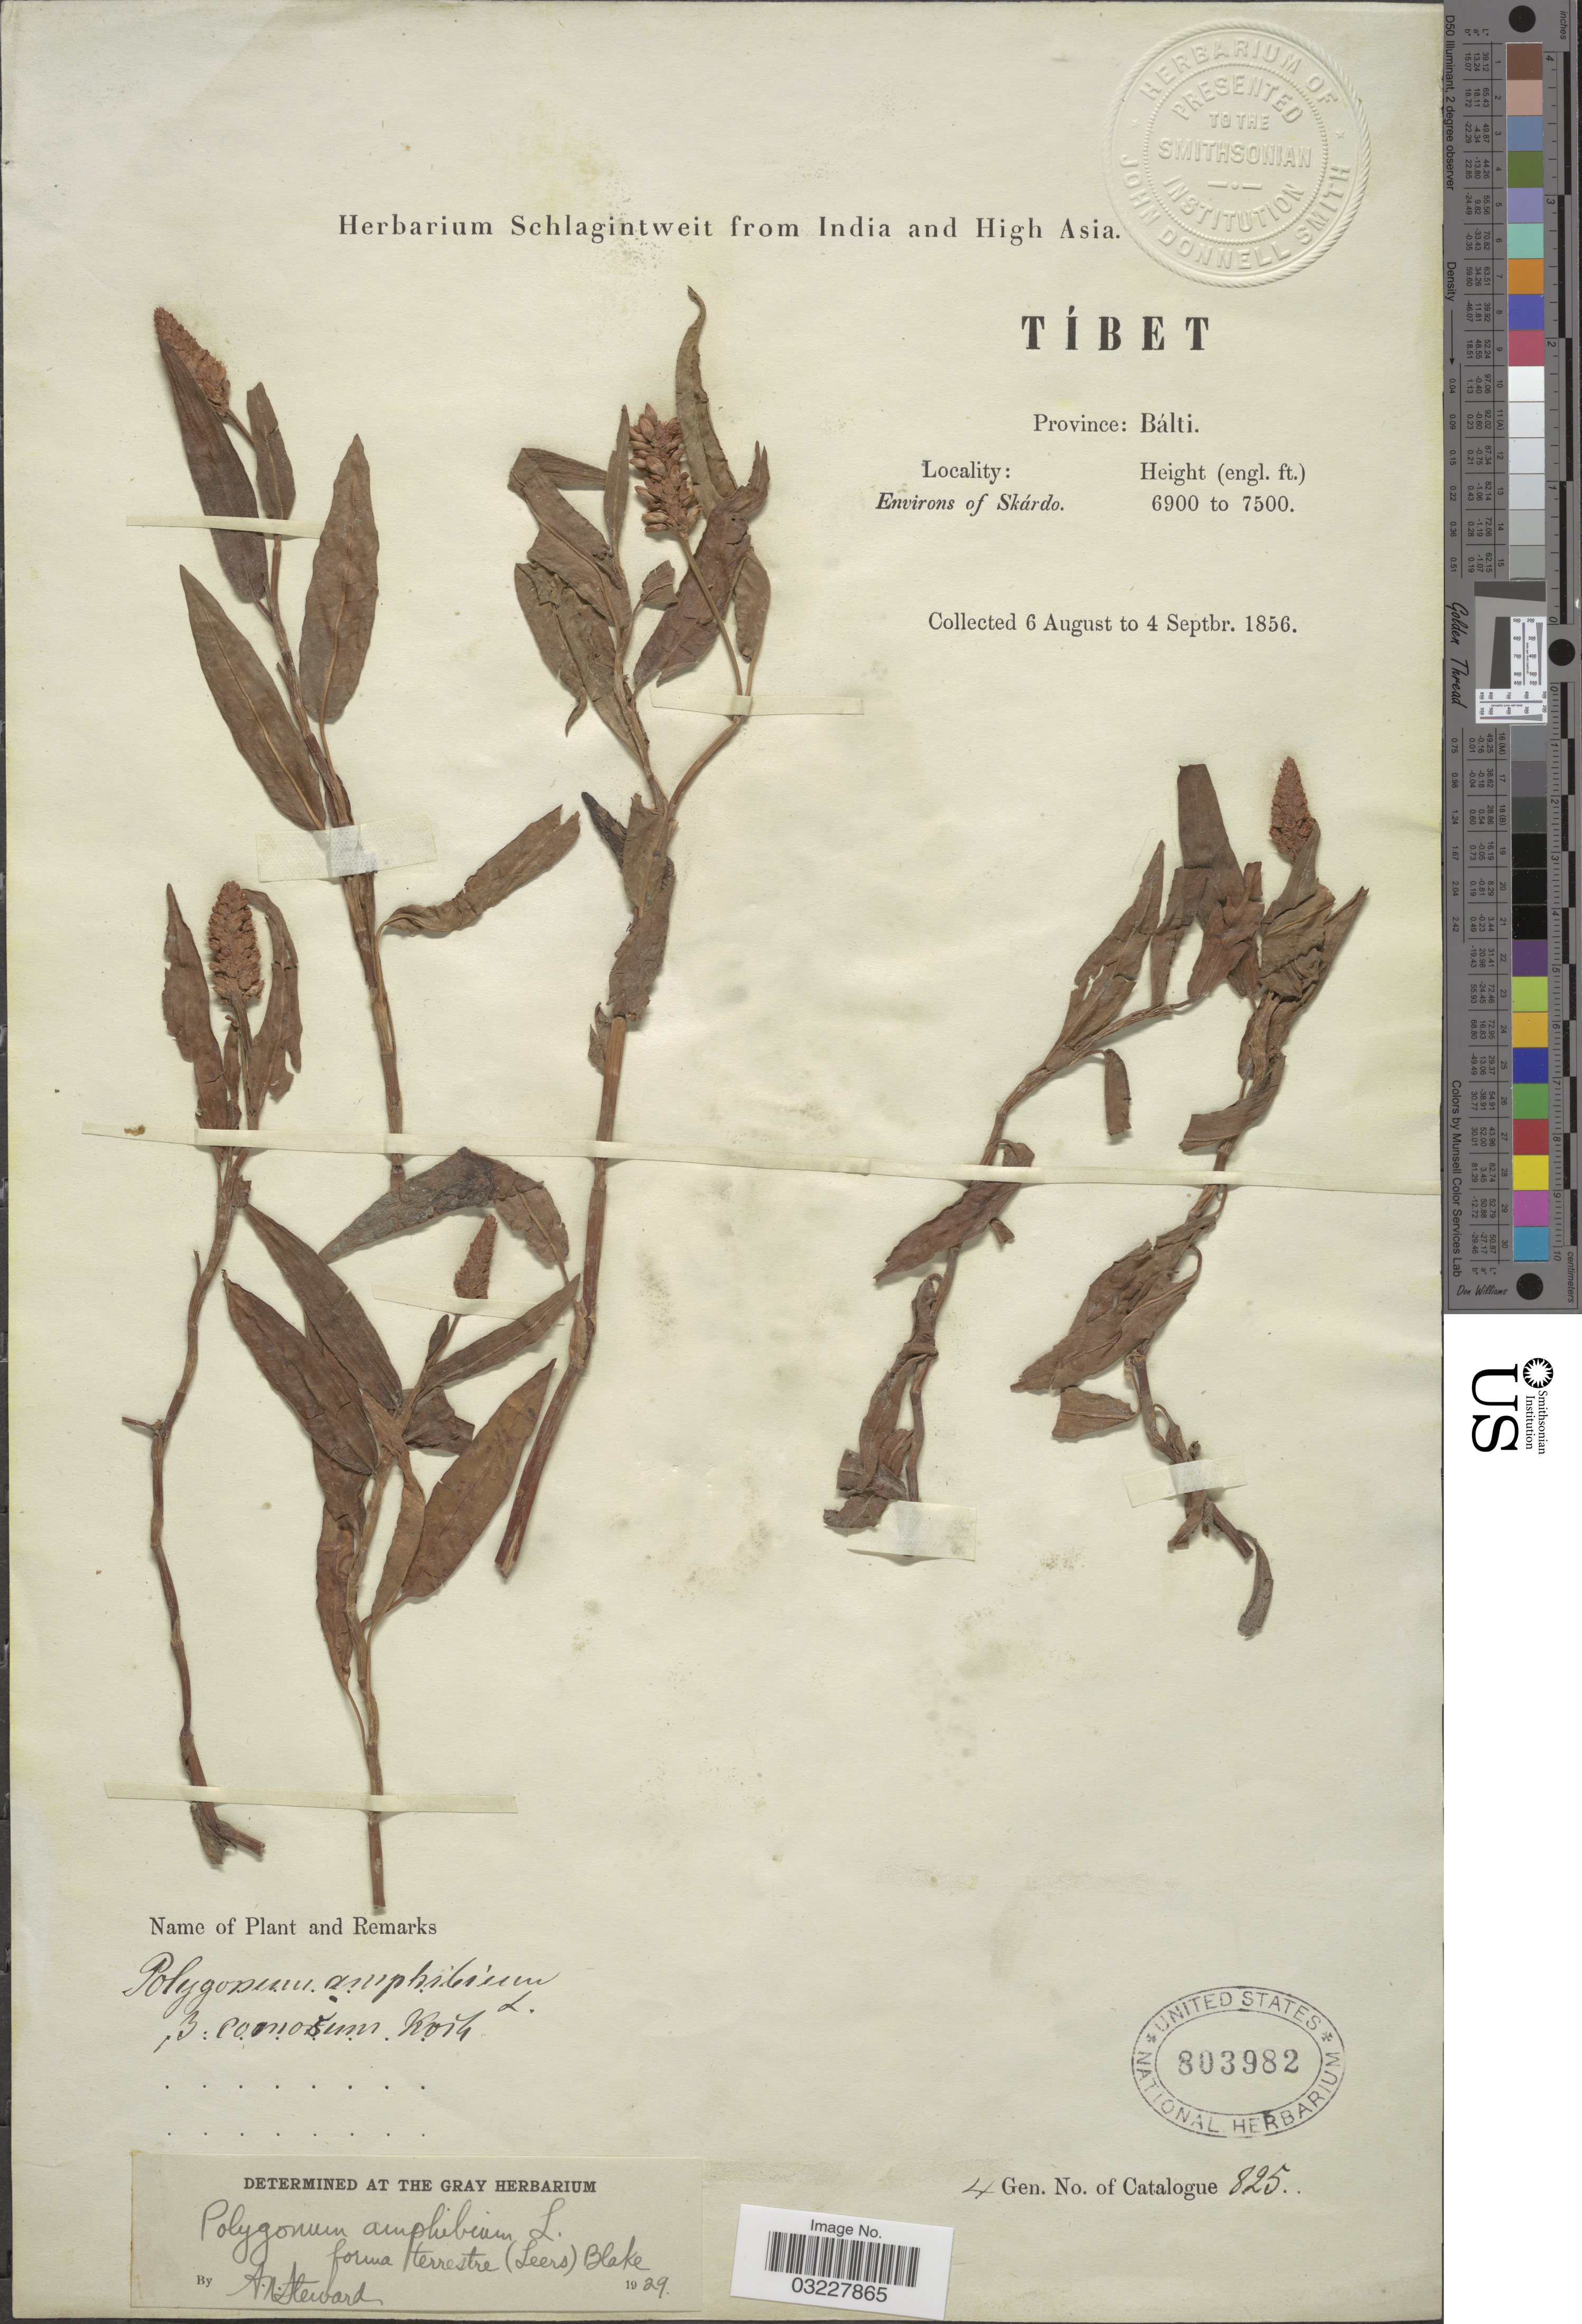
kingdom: Plantae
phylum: Tracheophyta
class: Magnoliopsida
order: Caryophyllales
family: Polygonaceae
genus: Polygonum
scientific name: Polygonum amphibium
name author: L.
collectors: ex herb. Schlagintweit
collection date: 1856-08-06/1856-09-04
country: China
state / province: Xizang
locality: Tíbet. Province: Bálti. Environs of Skárdo.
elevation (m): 2103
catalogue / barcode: US 803982